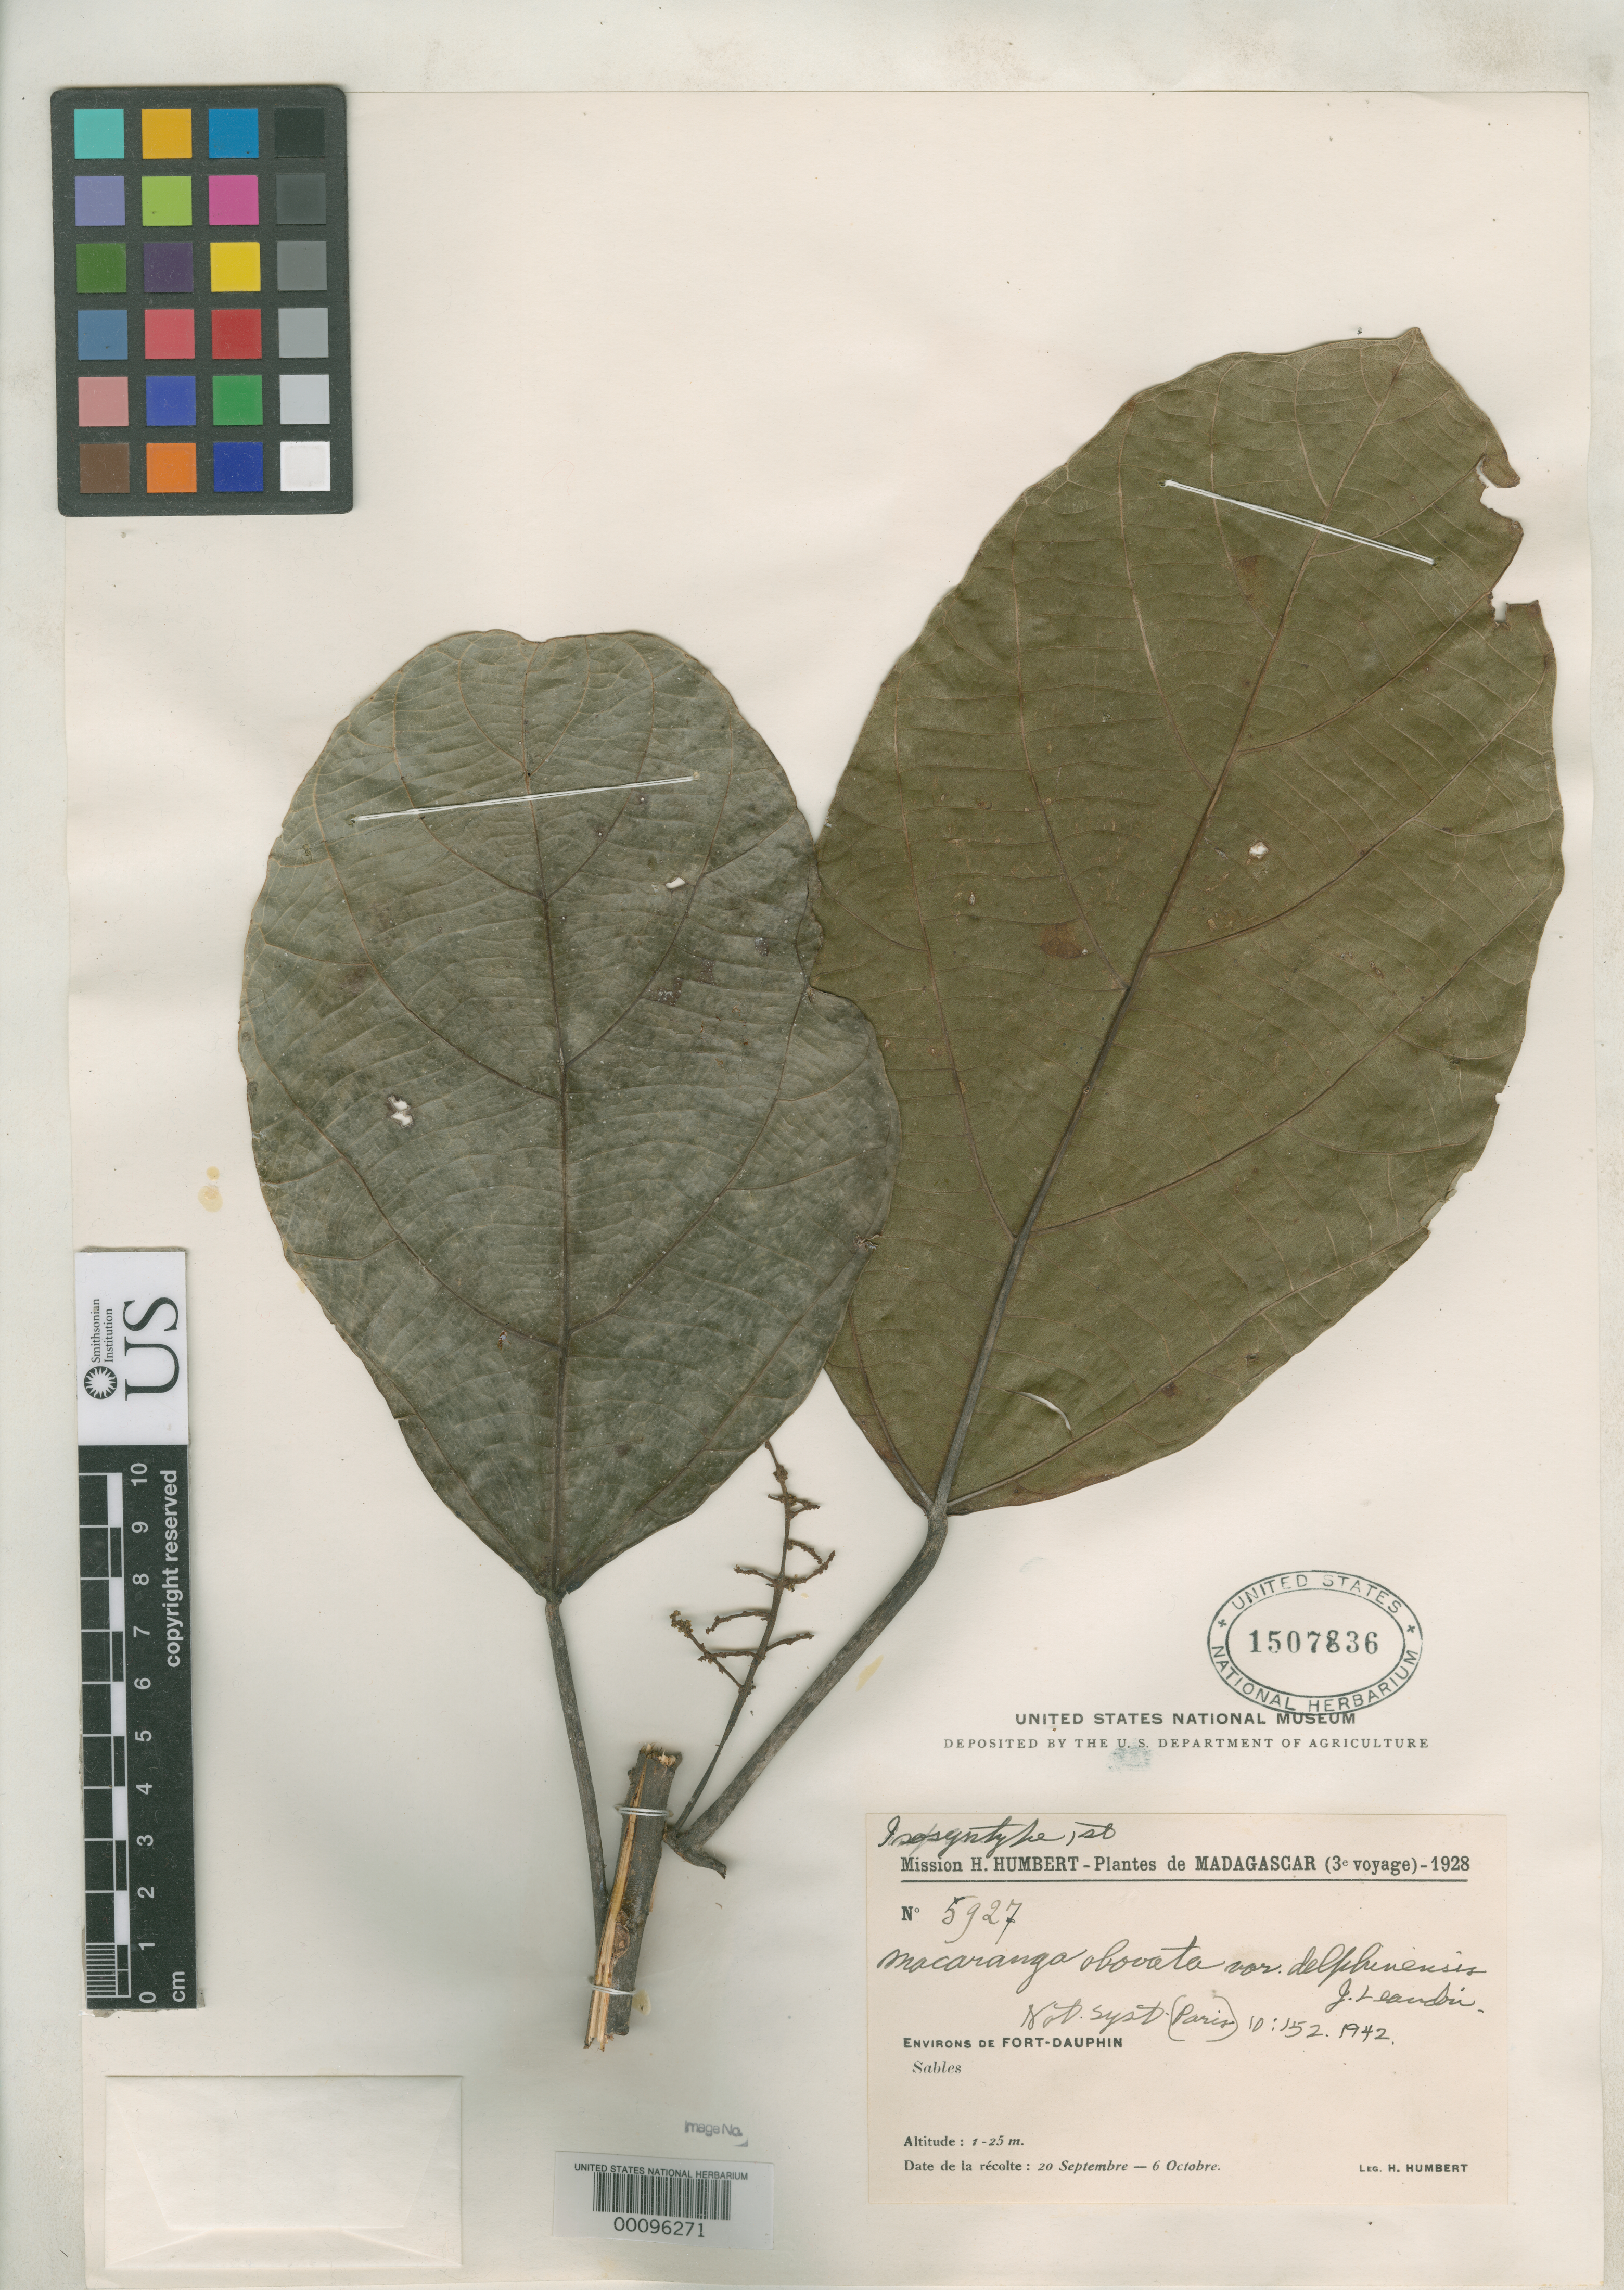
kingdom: Plantae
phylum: Tracheophyta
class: Magnoliopsida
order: Malpighiales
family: Euphorbiaceae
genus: Macaranga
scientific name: Macaranga obovata var. delphinensis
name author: Leandri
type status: Isosyntype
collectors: H. Humbert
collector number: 5927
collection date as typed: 20 Sep 1928 to 06 Oct 1928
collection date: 1928-09-20/1928-10-06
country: Madagascar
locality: Fort-Dauphin.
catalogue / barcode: US 1507836